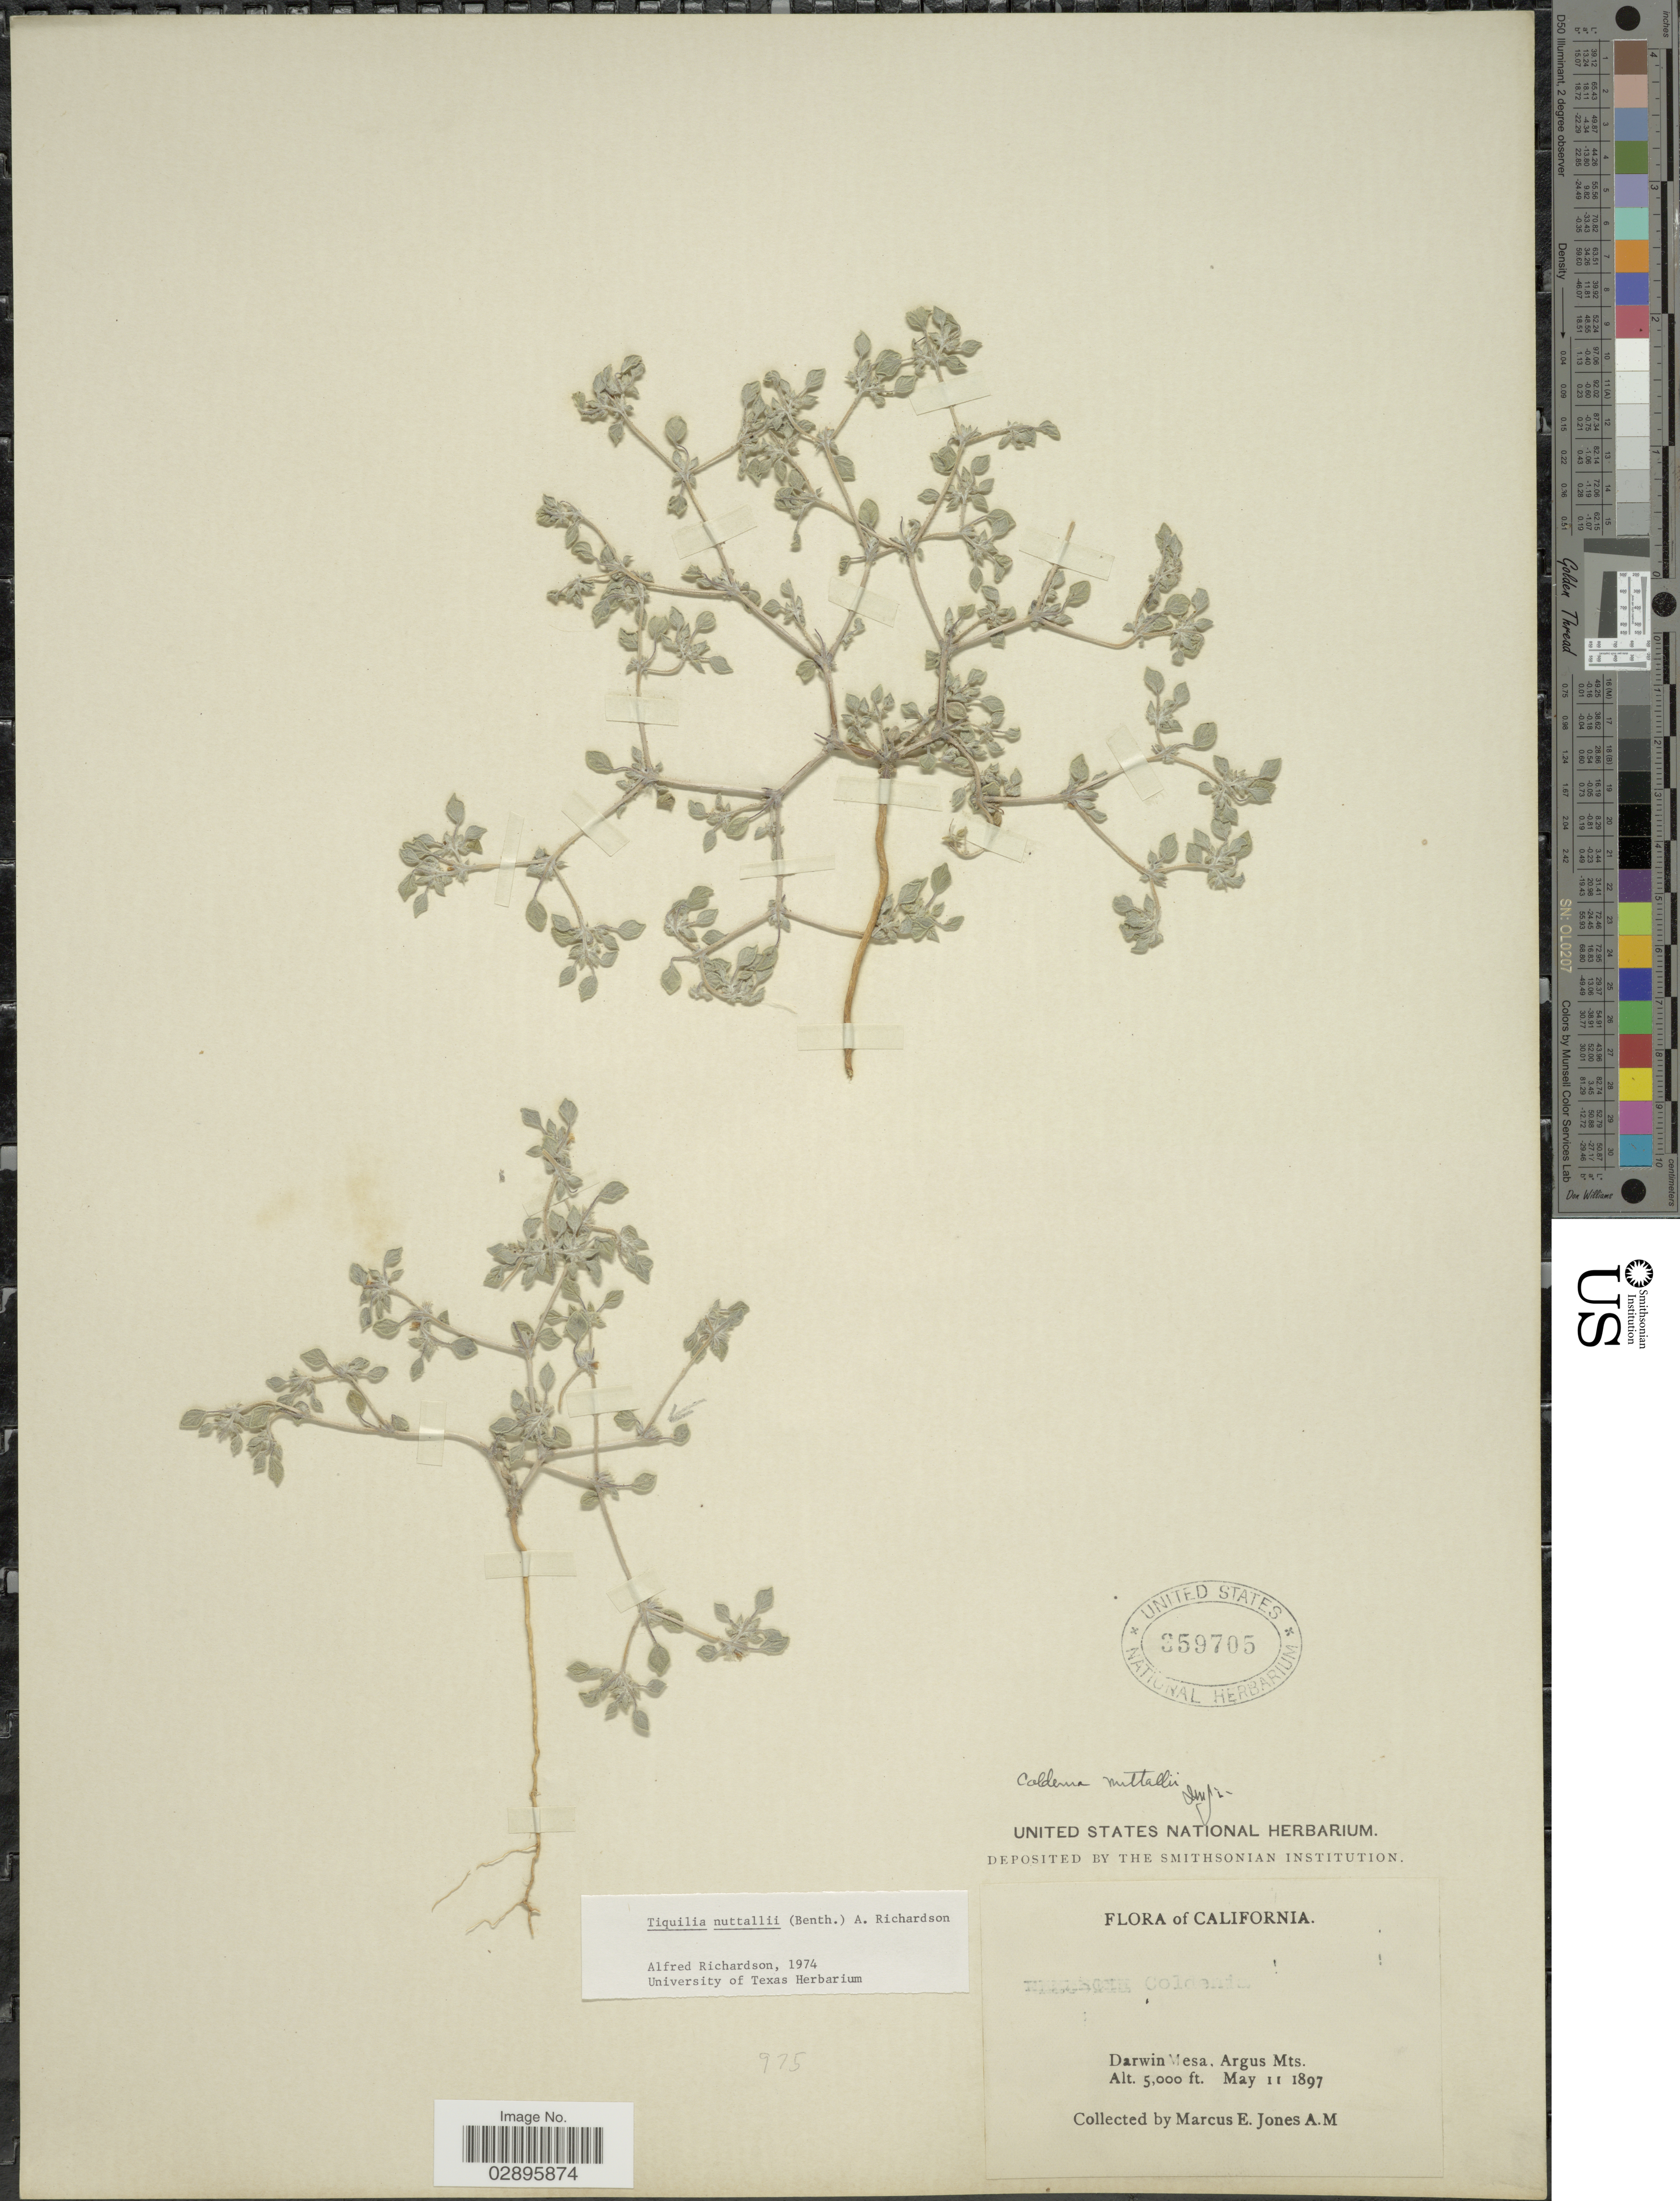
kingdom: Plantae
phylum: Tracheophyta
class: Magnoliopsida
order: Boraginales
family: Ehretiaceae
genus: Tiquilia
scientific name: Tiquilia nuttallii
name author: (Hook.) A.T. Richardson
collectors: M. E. Jones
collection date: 1897-05-11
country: United States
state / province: California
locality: Darwin Mesa. Argus Mts.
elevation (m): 1524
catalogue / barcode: US 359705